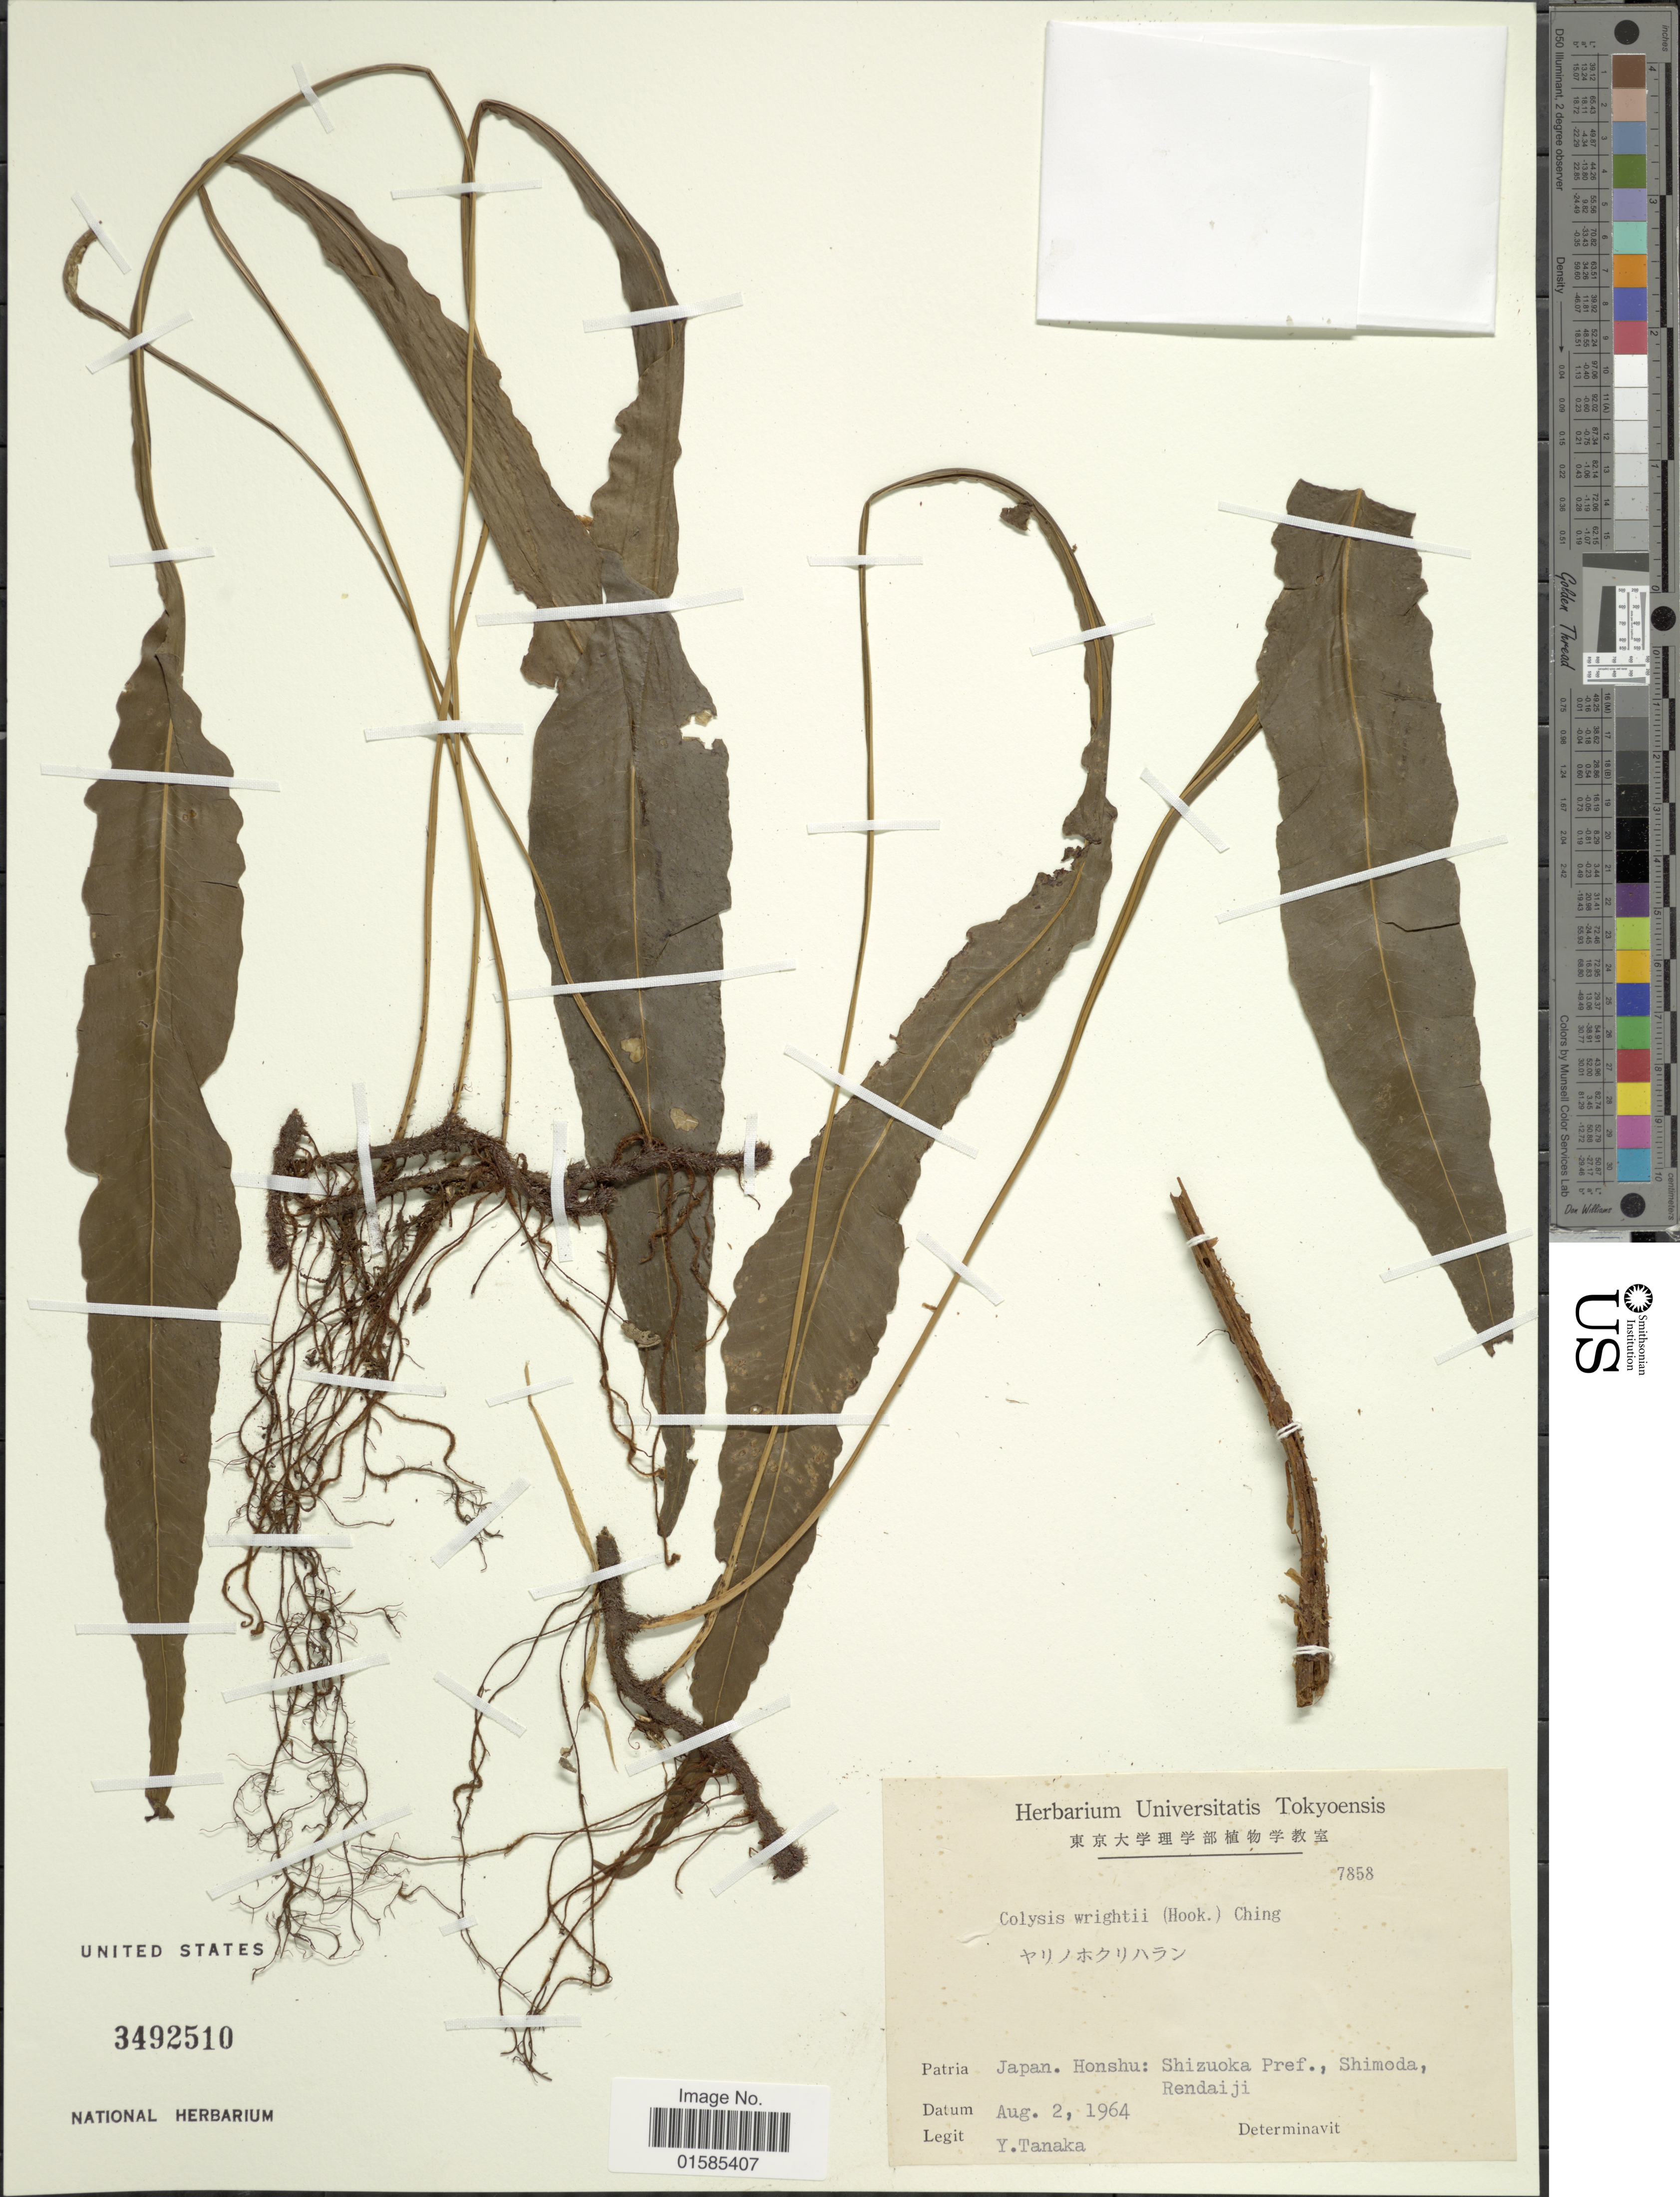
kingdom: Plantae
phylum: Tracheophyta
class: Polypodiopsida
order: Polypodiales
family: Polypodiaceae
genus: Leptochilus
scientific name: Leptochilus wrightii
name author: (Hook.) X.C. Zhang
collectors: Y. Tanaka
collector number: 7858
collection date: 1964-08-02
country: Japan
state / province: Sizuoka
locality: Japan. Honshu: Shizuoka Pref., Shimoda, Rendaiji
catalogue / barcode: US 3492510